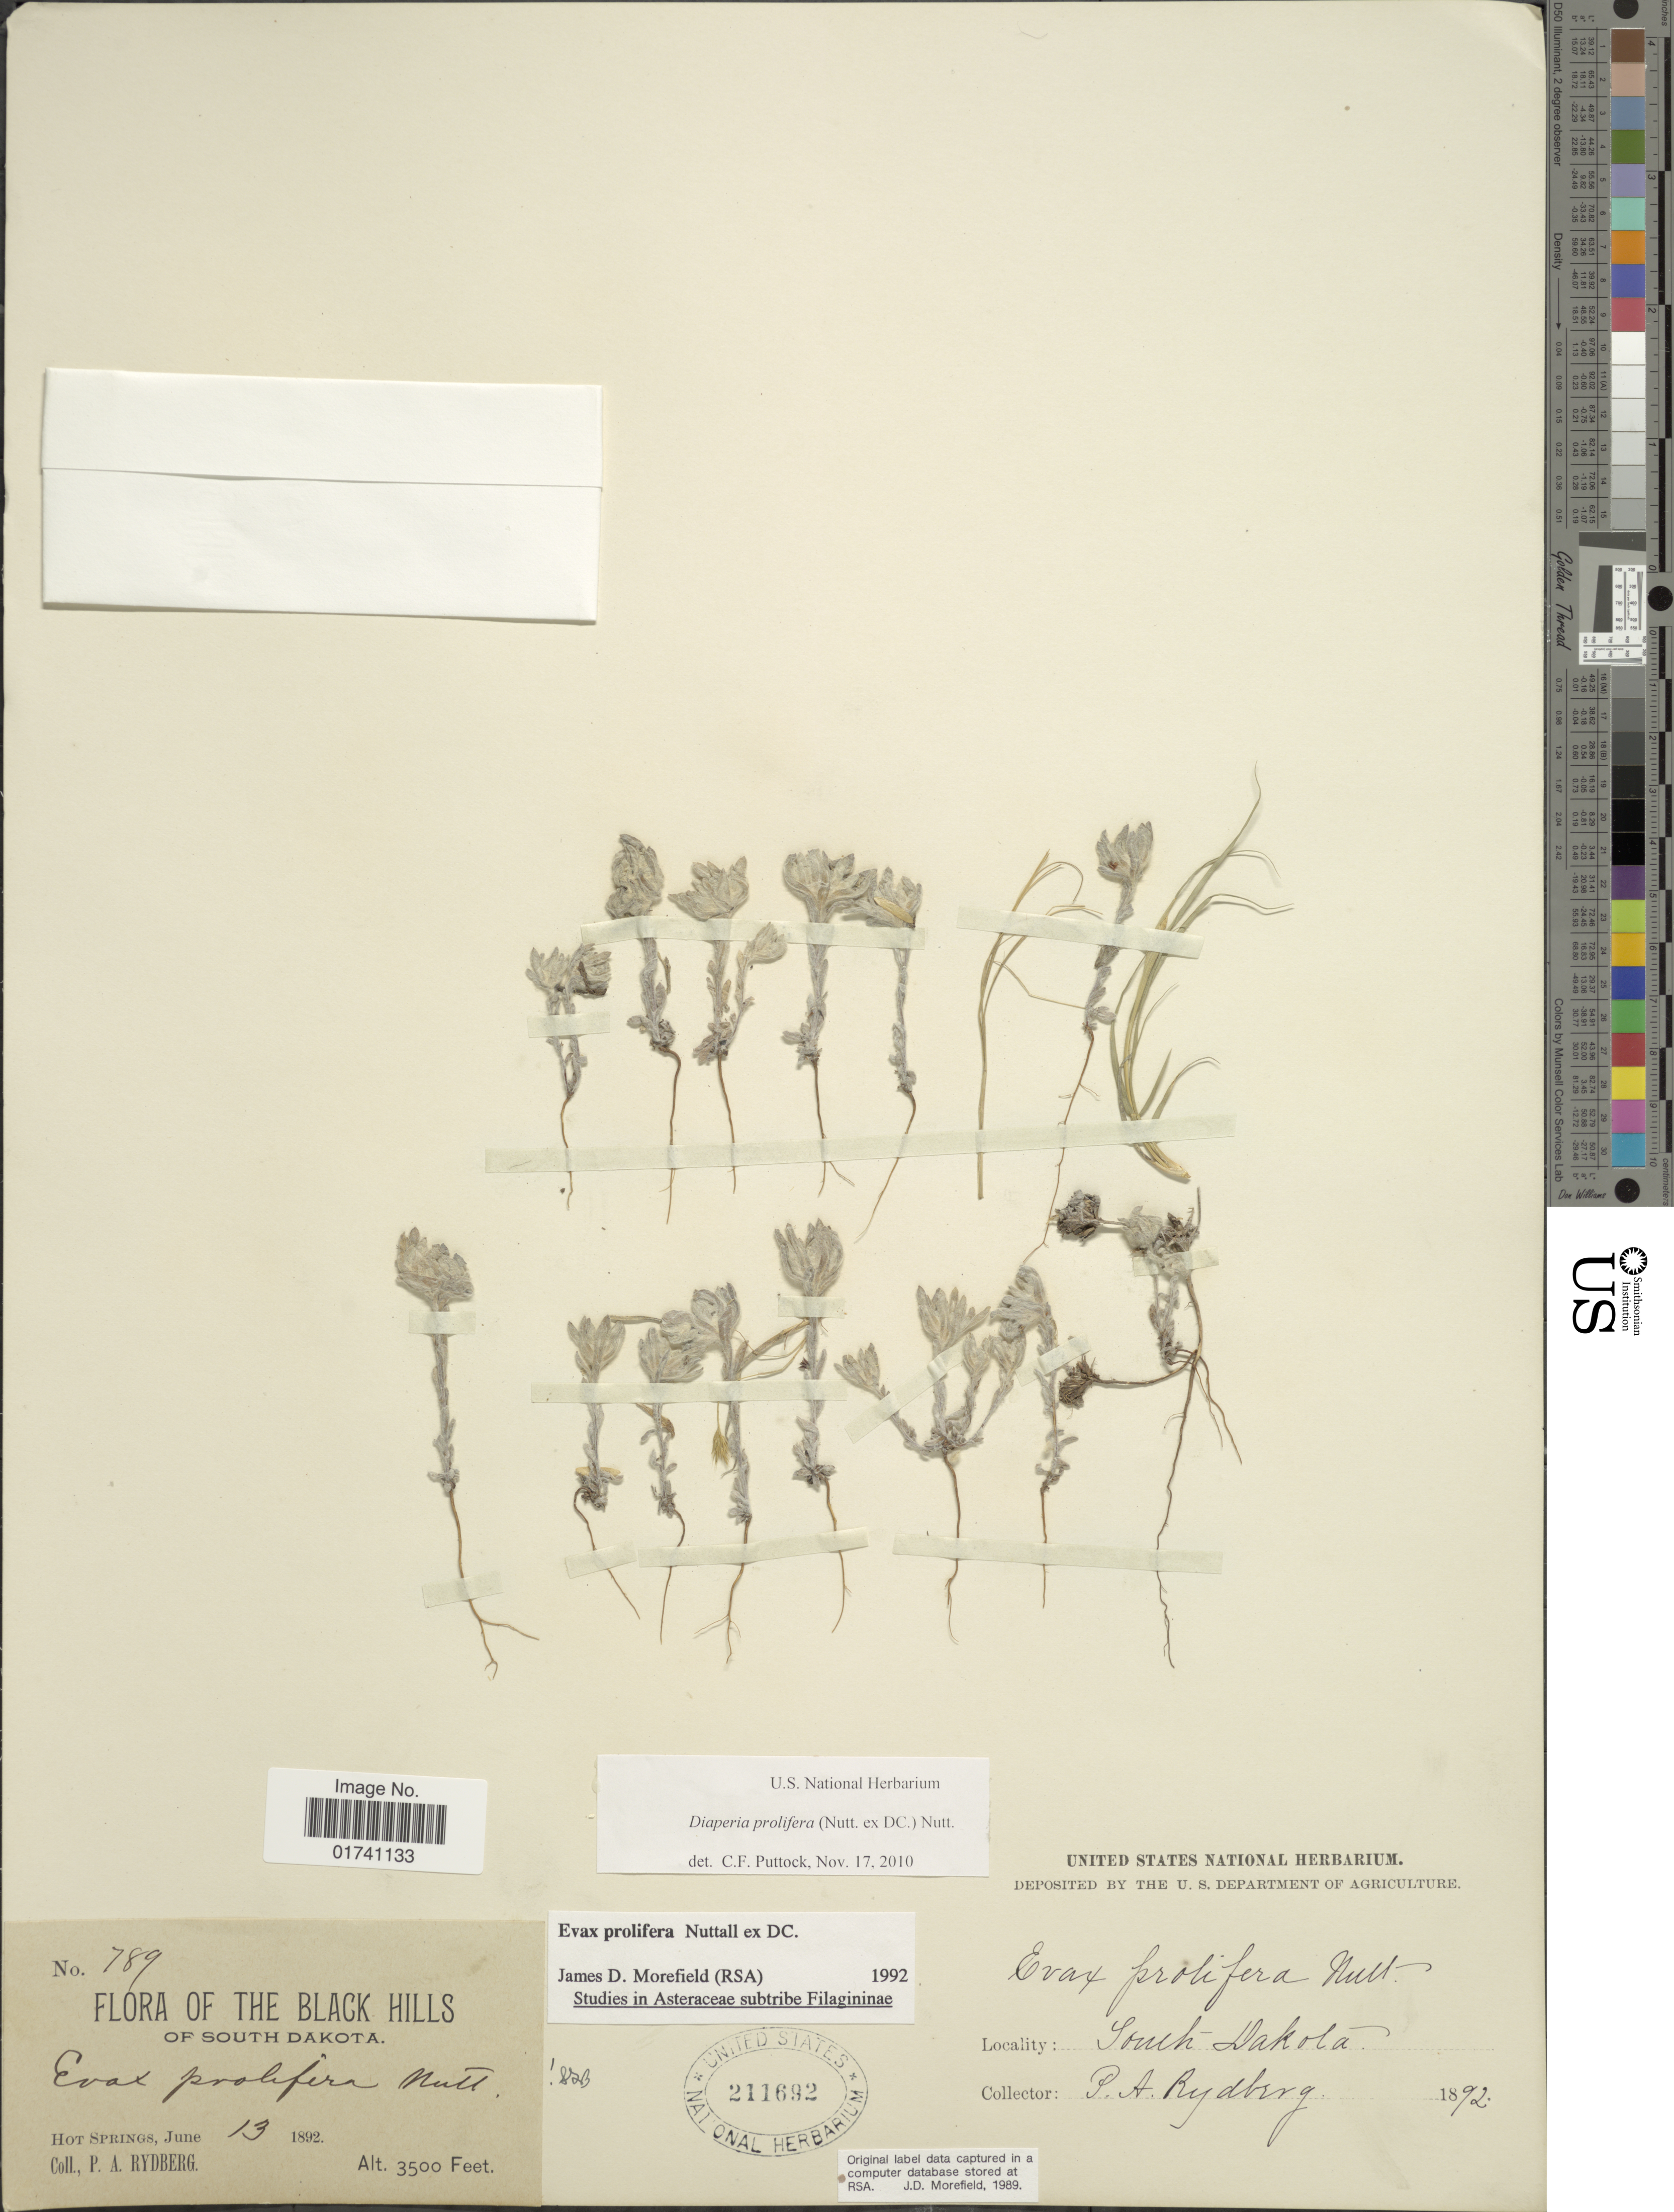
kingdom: Plantae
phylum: Tracheophyta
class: Magnoliopsida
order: Asterales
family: Asteraceae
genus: Diaperia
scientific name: Diaperia prolifera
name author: (Nutt. ex DC.) Morefield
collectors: P. A. Rydberg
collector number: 789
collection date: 1892-06-13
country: United States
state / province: South Dakota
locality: The Black Hills. Hot Springs.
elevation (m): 1067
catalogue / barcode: US 211692